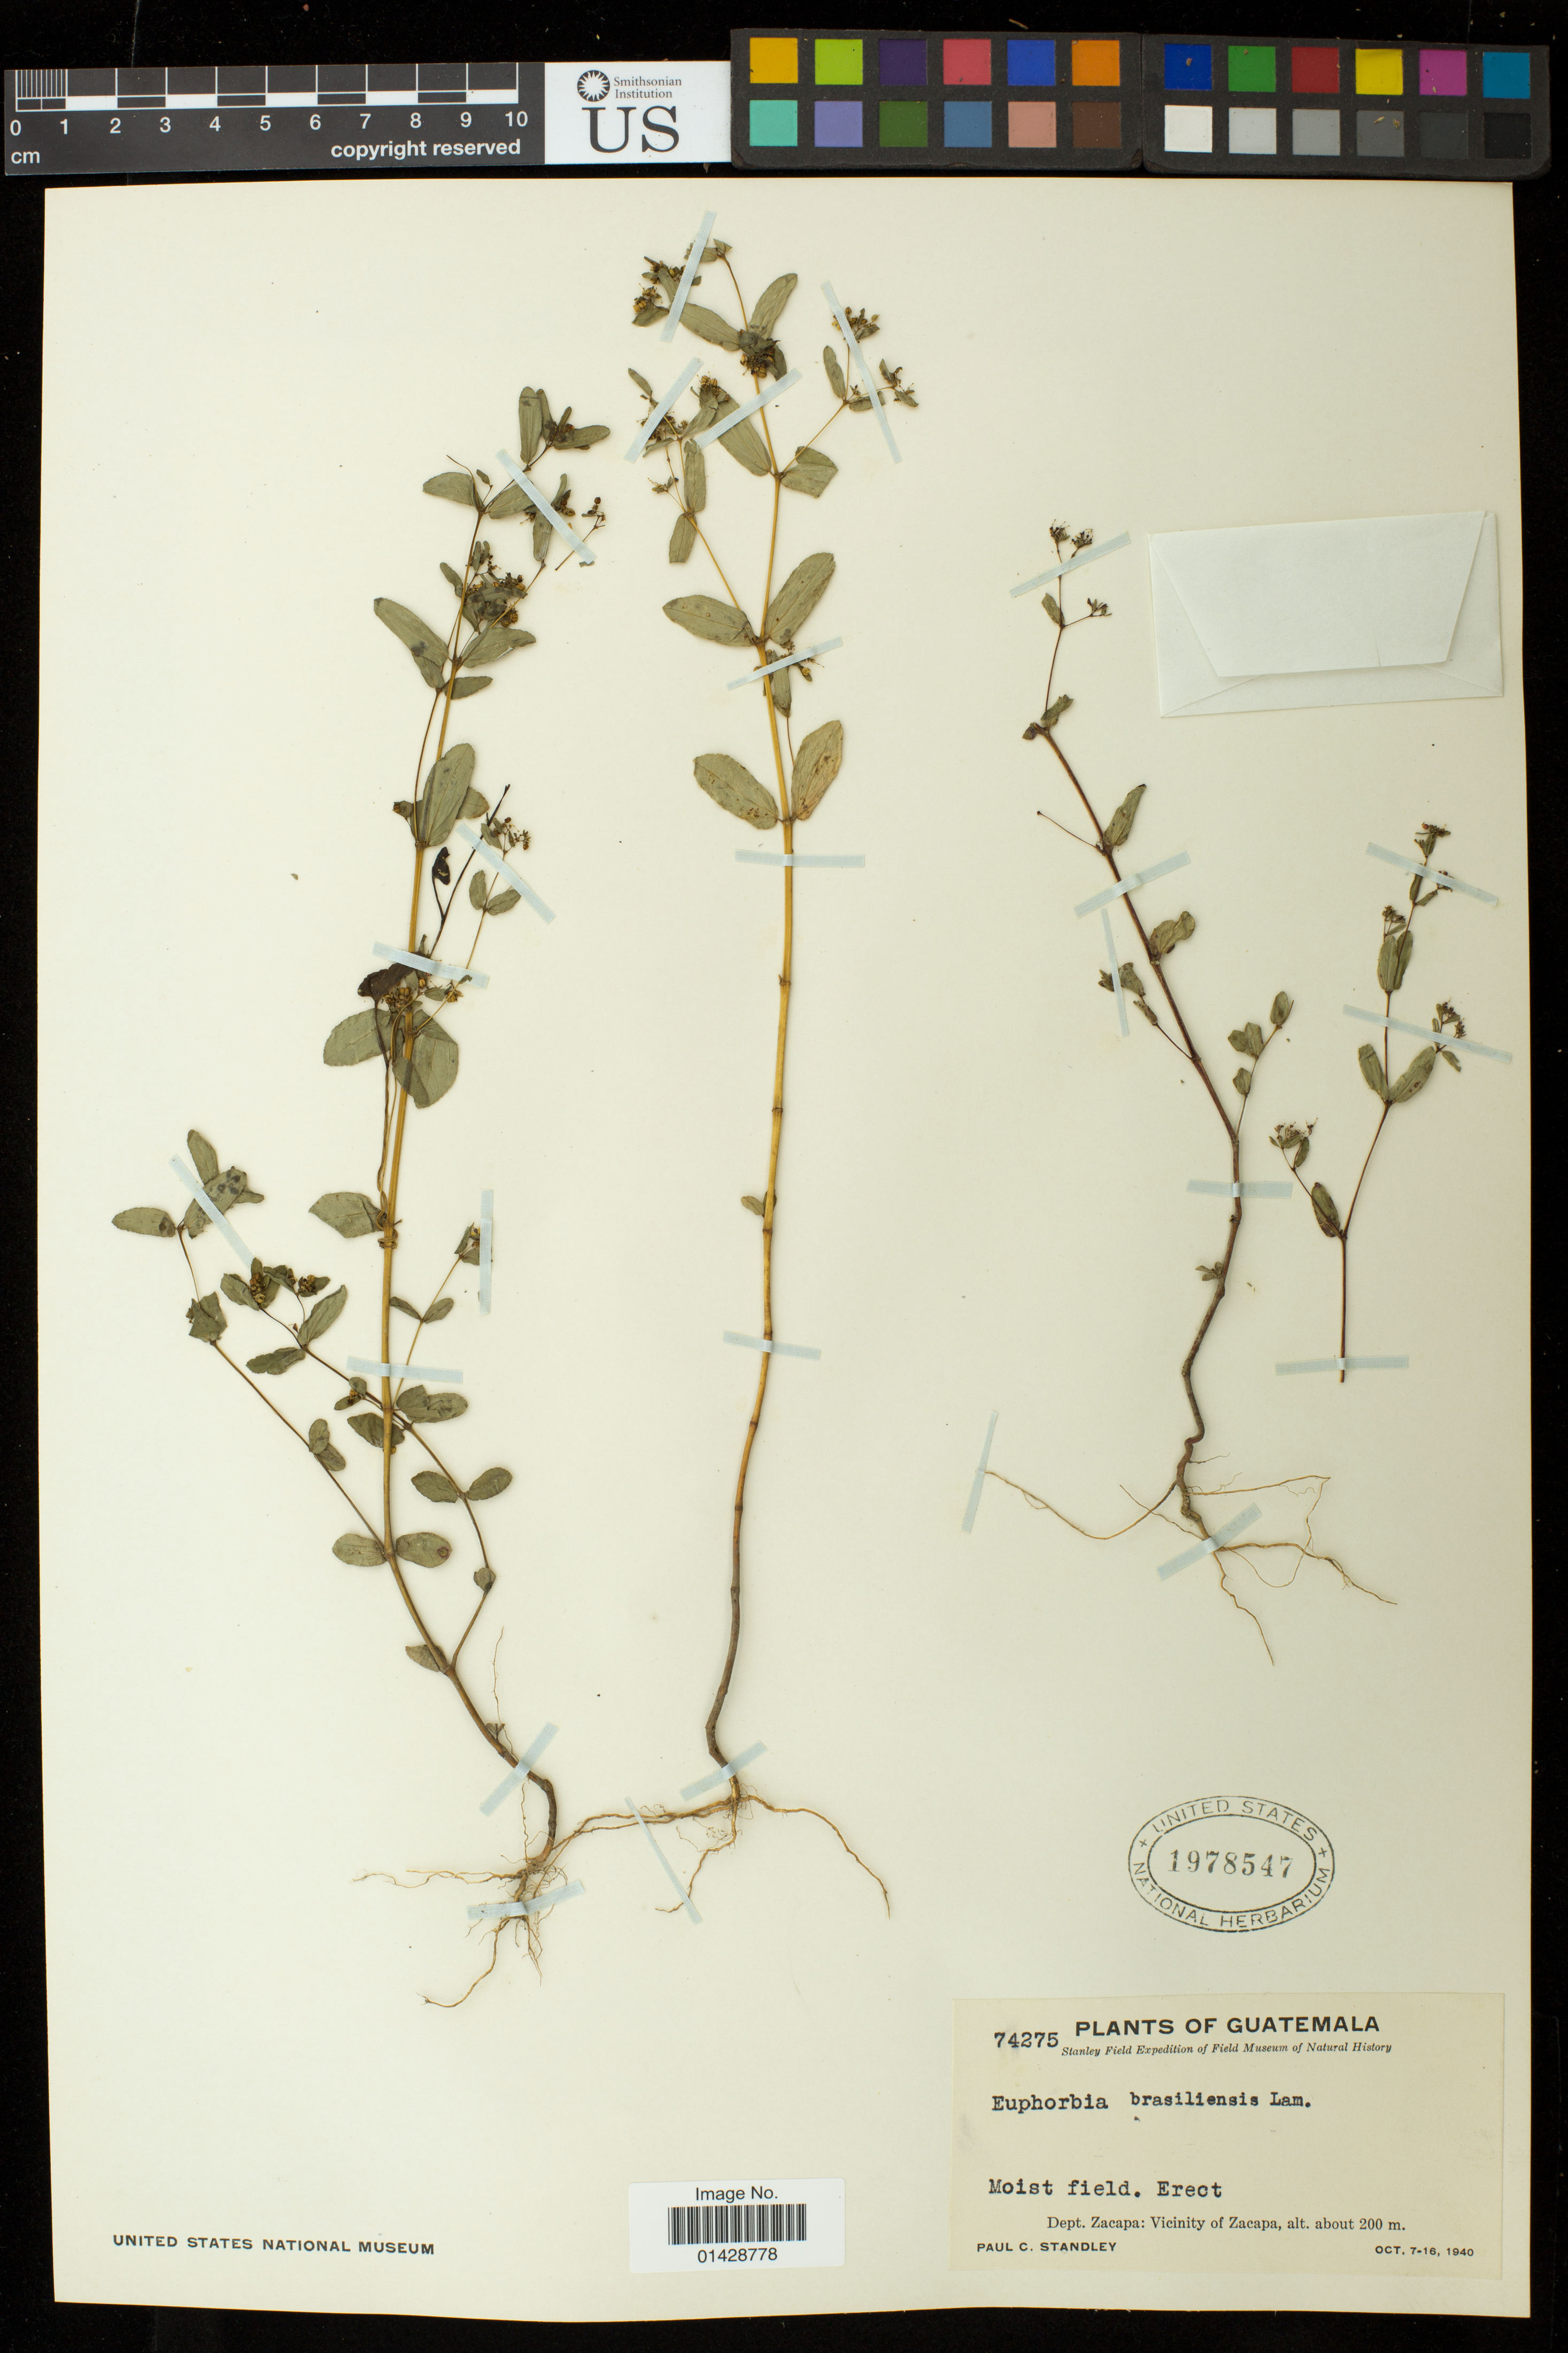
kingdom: Plantae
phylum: Tracheophyta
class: Magnoliopsida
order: Malpighiales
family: Euphorbiaceae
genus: Euphorbia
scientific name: Euphorbia maculata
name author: L.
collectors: P. C. Standley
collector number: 74275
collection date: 1940-10-07/1940-10-16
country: Guatemala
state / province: Zacapa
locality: Vicinity of Zacapa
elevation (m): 200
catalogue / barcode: US 1978547